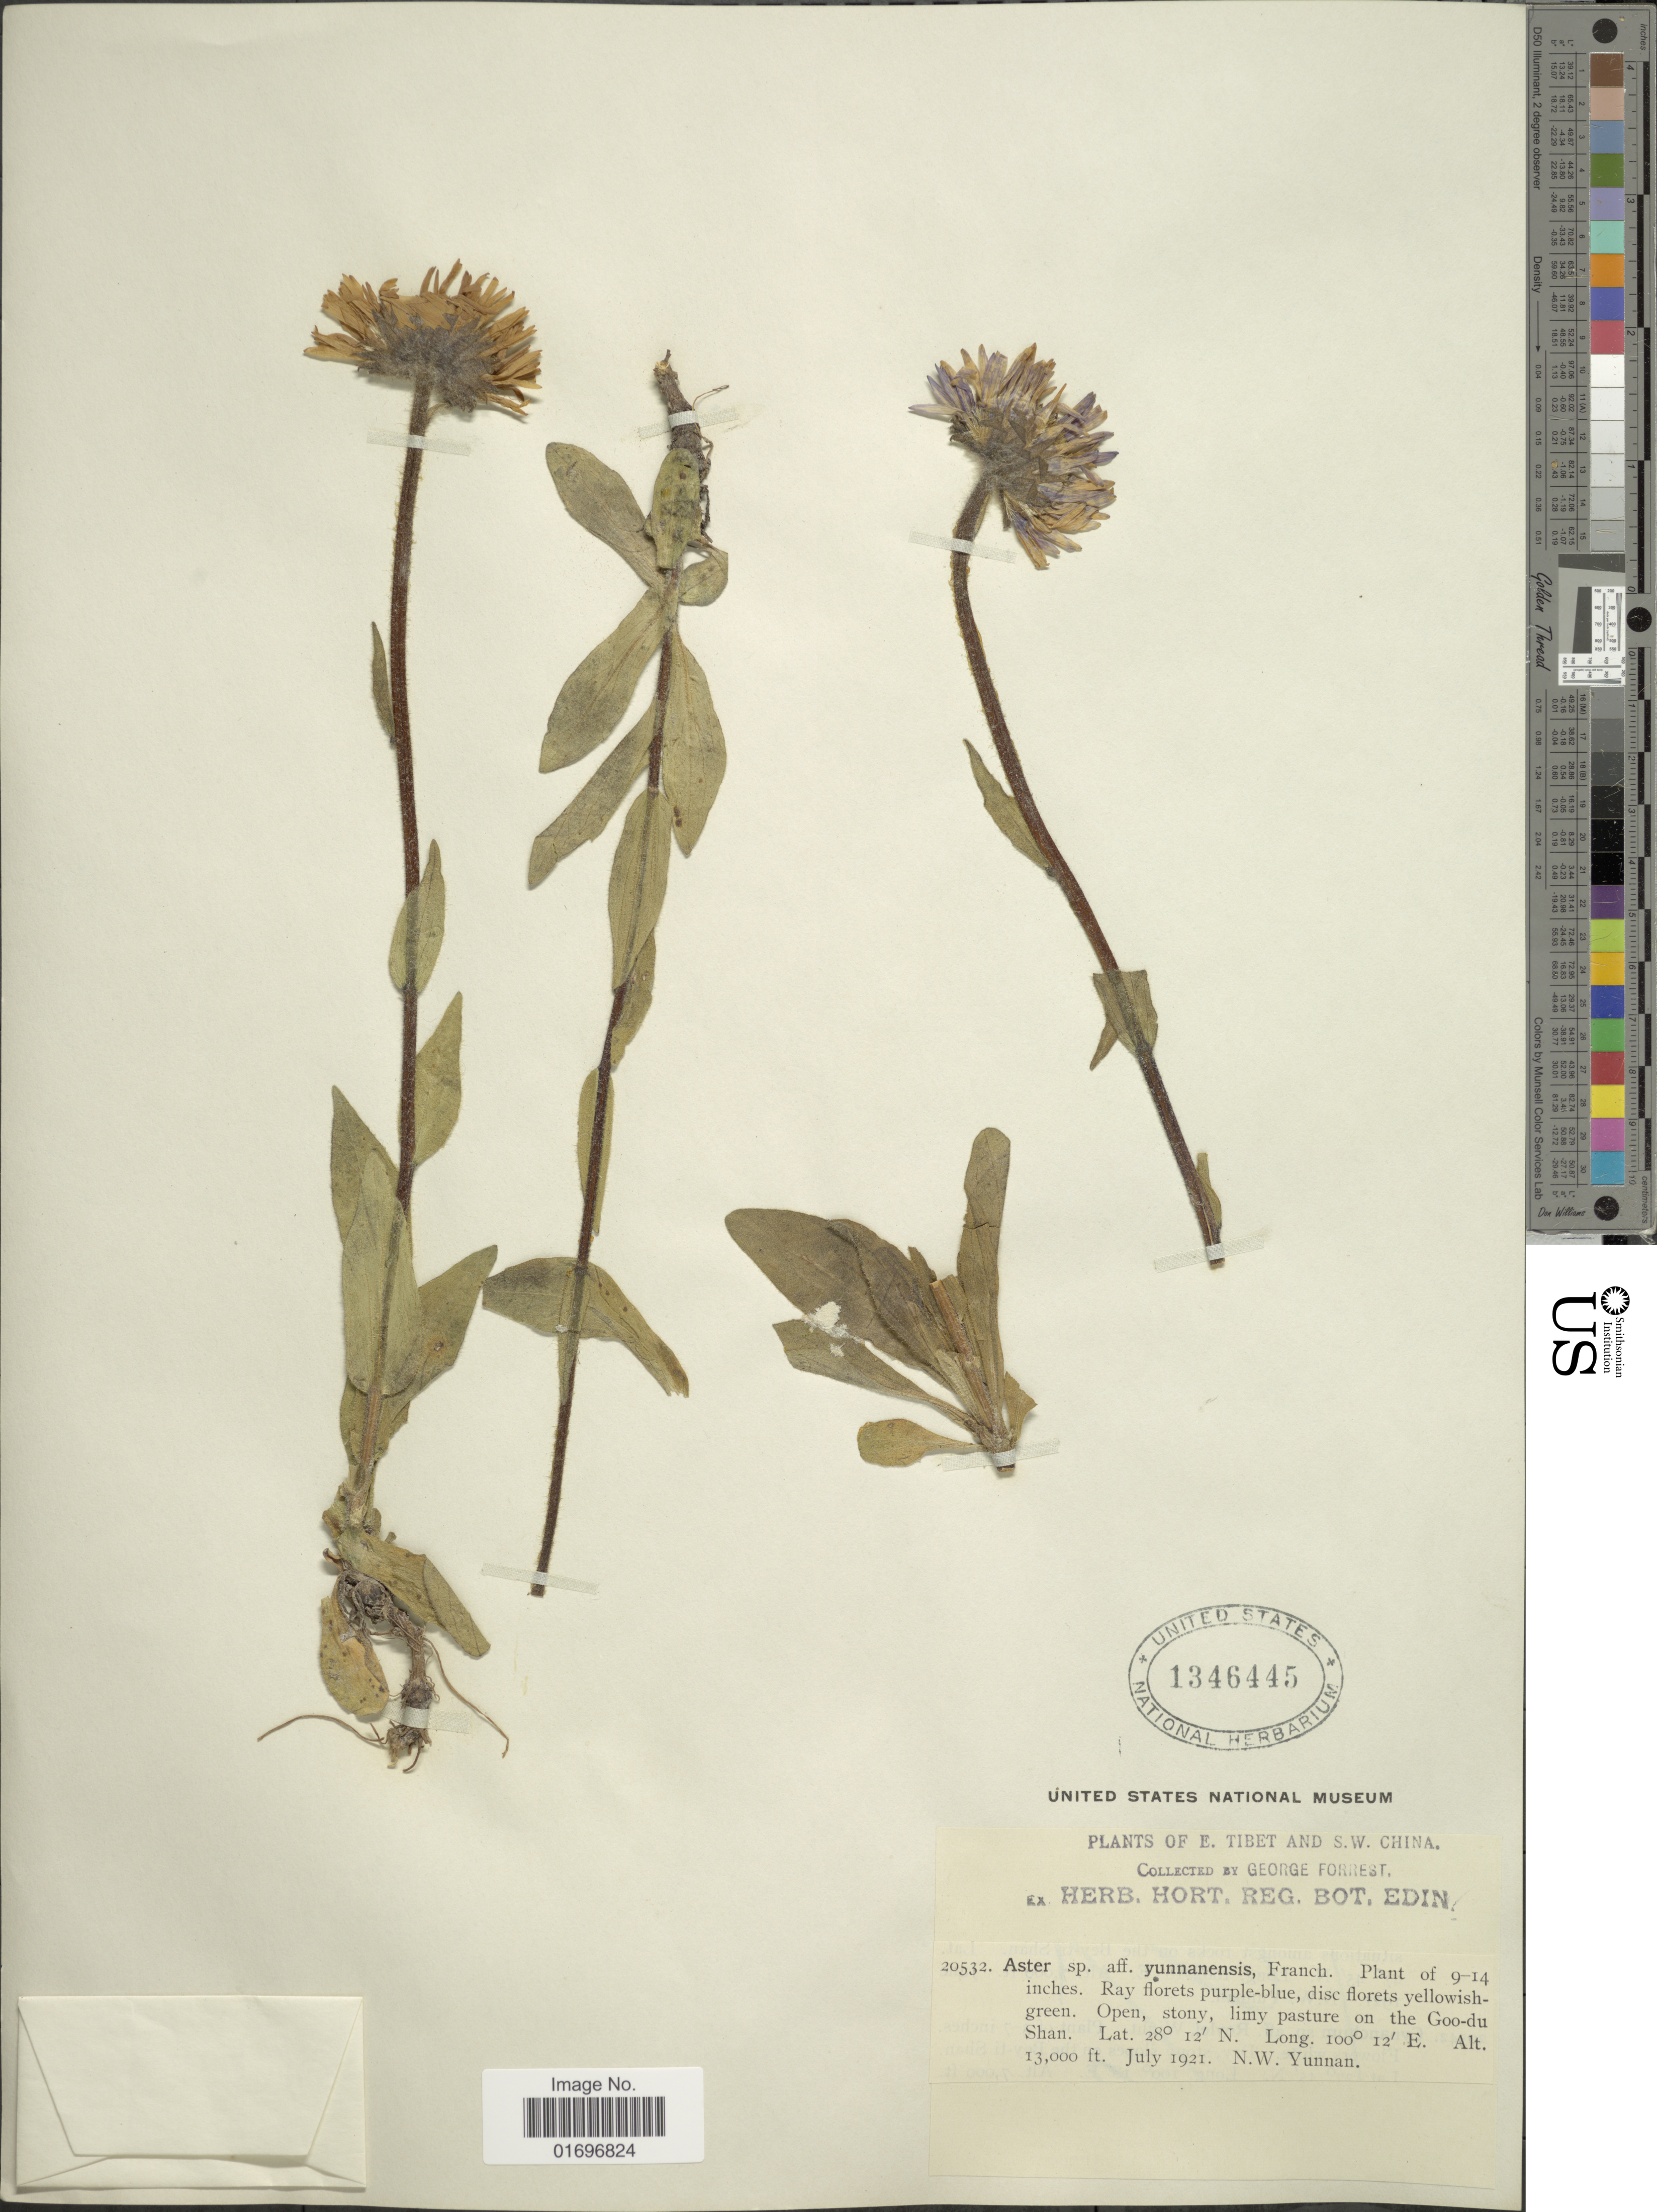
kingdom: Plantae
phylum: Tracheophyta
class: Magnoliopsida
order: Asterales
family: Asteraceae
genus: Aster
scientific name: Aster yunnanensis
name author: Franch.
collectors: G. Forrest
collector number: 20532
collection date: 1921-07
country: China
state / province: Yunnan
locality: E. Tibet and S.W. China. Oen, stony, limy pasture on the Goo-du Shan. N.W. Yunnan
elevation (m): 3962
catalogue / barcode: US 1346445